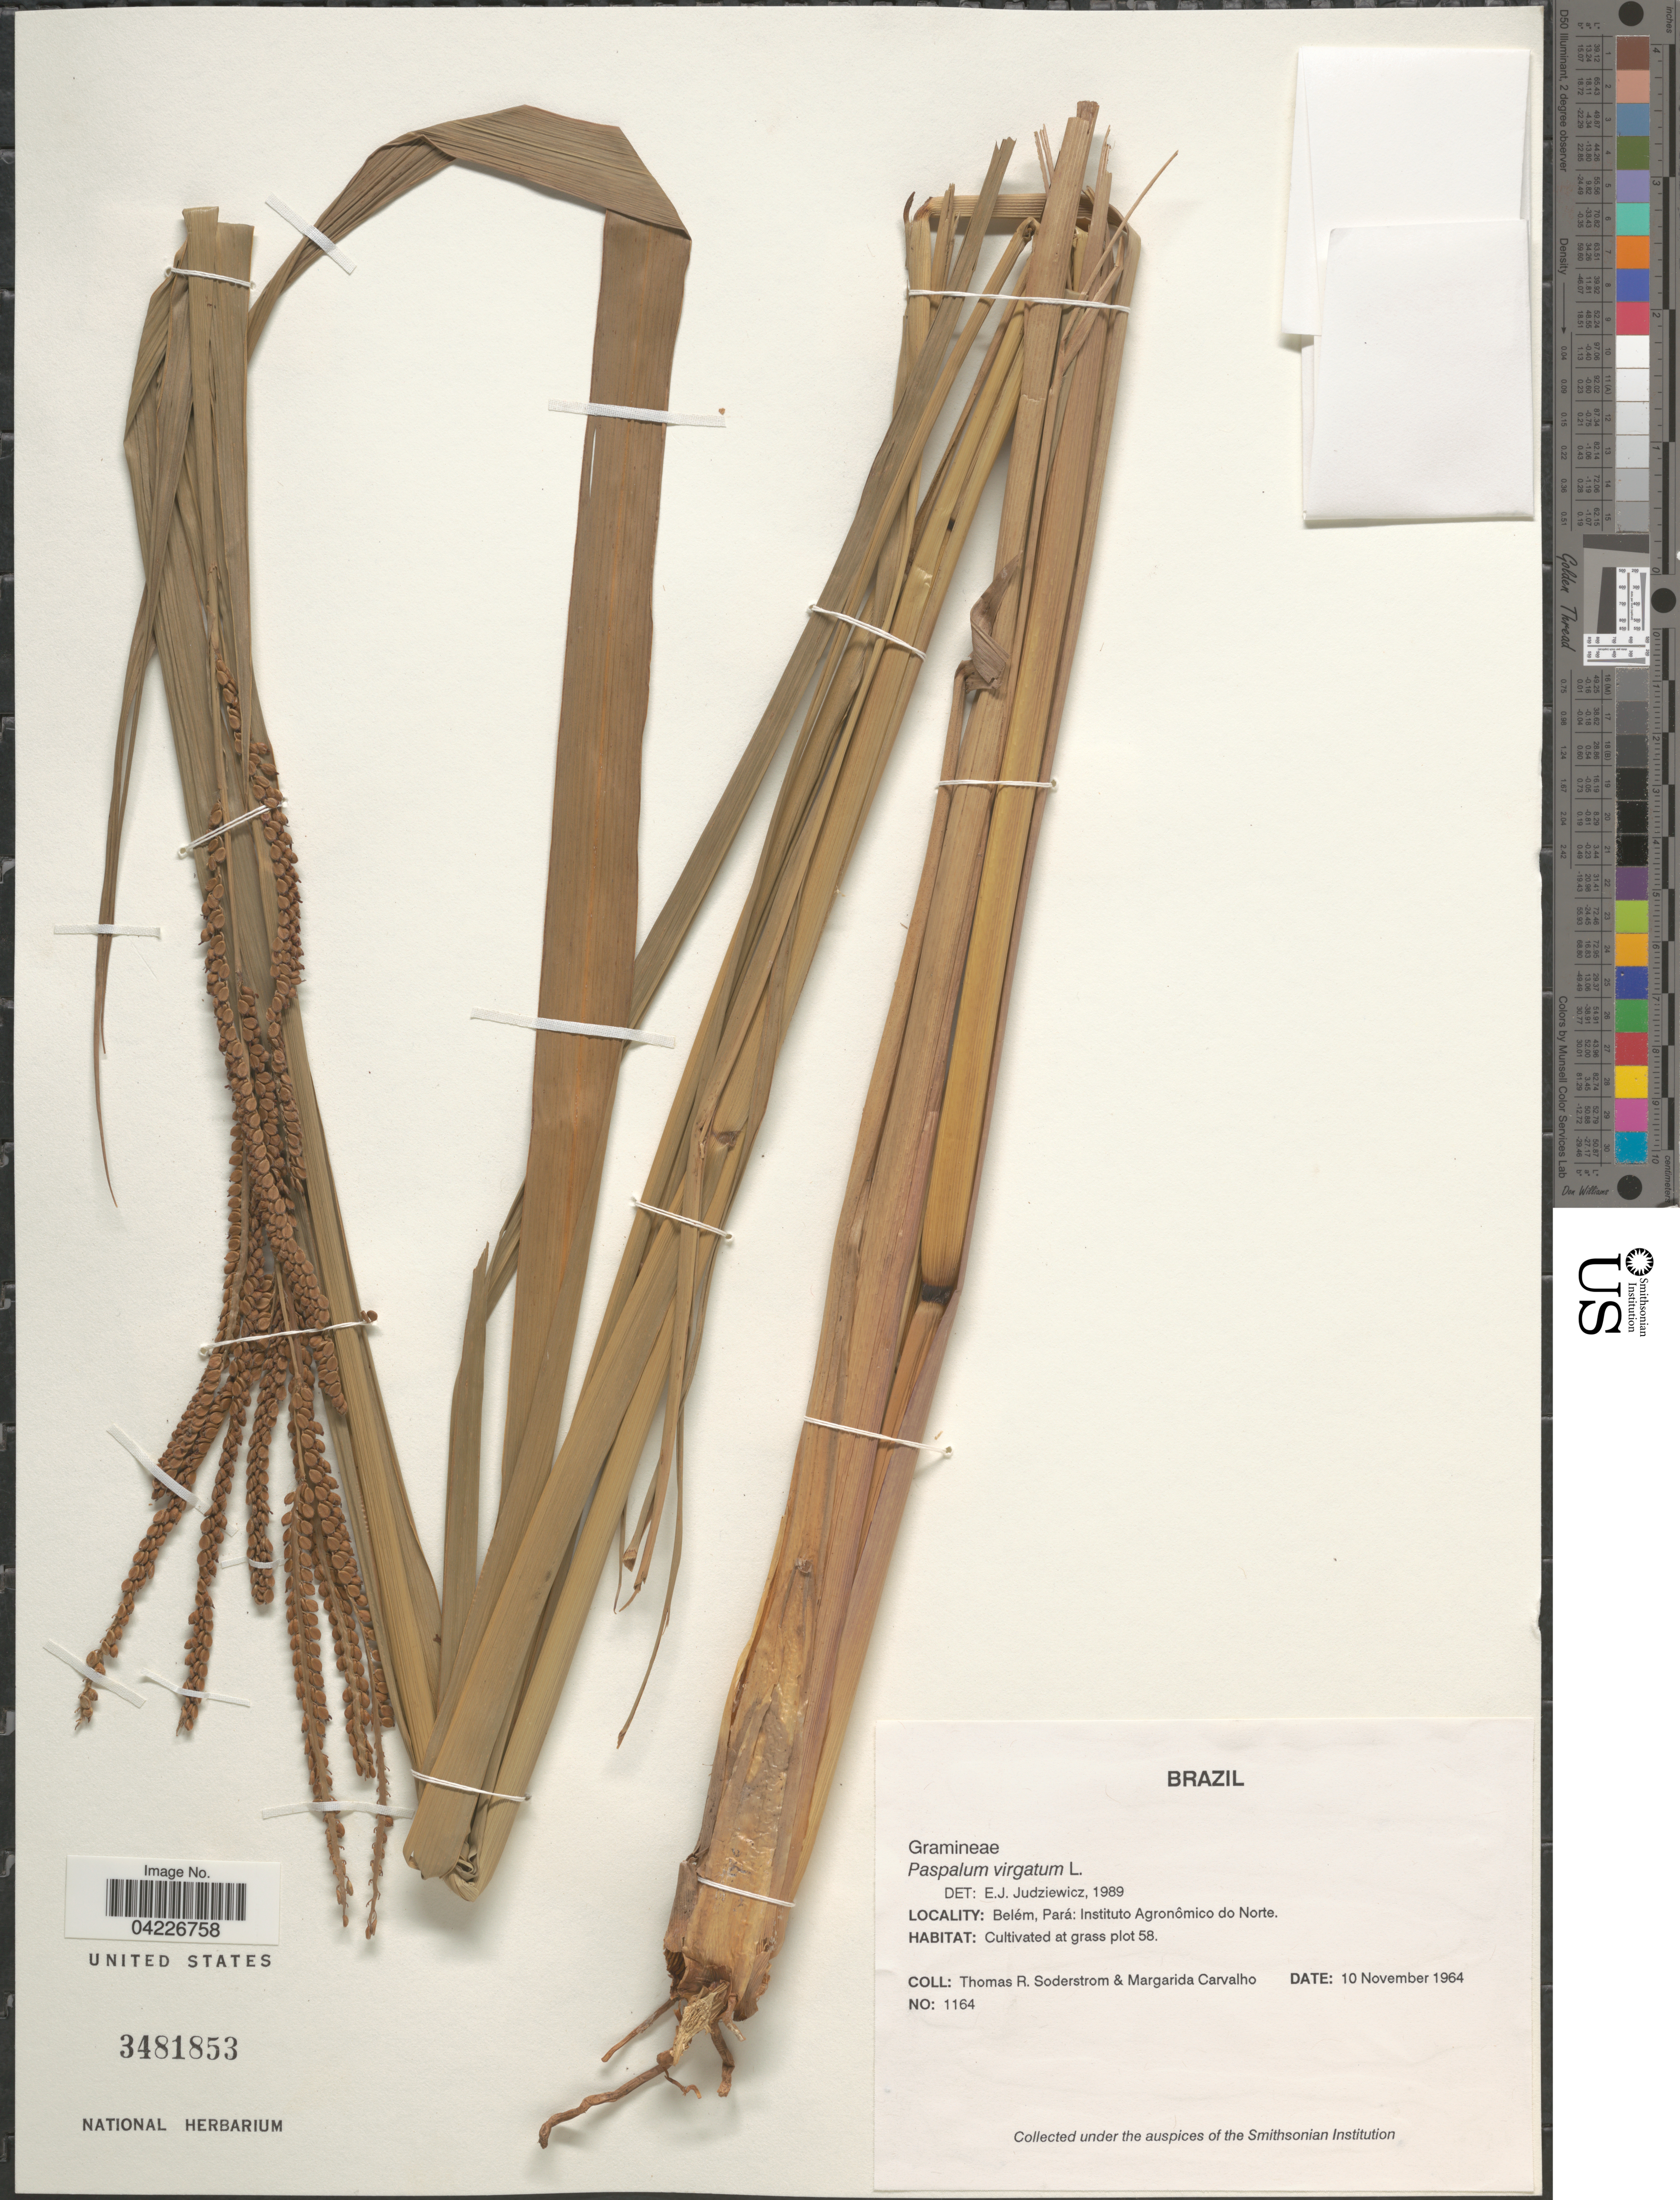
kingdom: Plantae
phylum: Tracheophyta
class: Liliopsida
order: Poales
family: Poaceae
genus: Paspalum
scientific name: Paspalum virgatum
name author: L.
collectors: T. R. Soderstrom & M. Carvalho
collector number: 1164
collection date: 1964-11-10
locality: Cultivated at grass plot 58.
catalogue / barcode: US 3481853